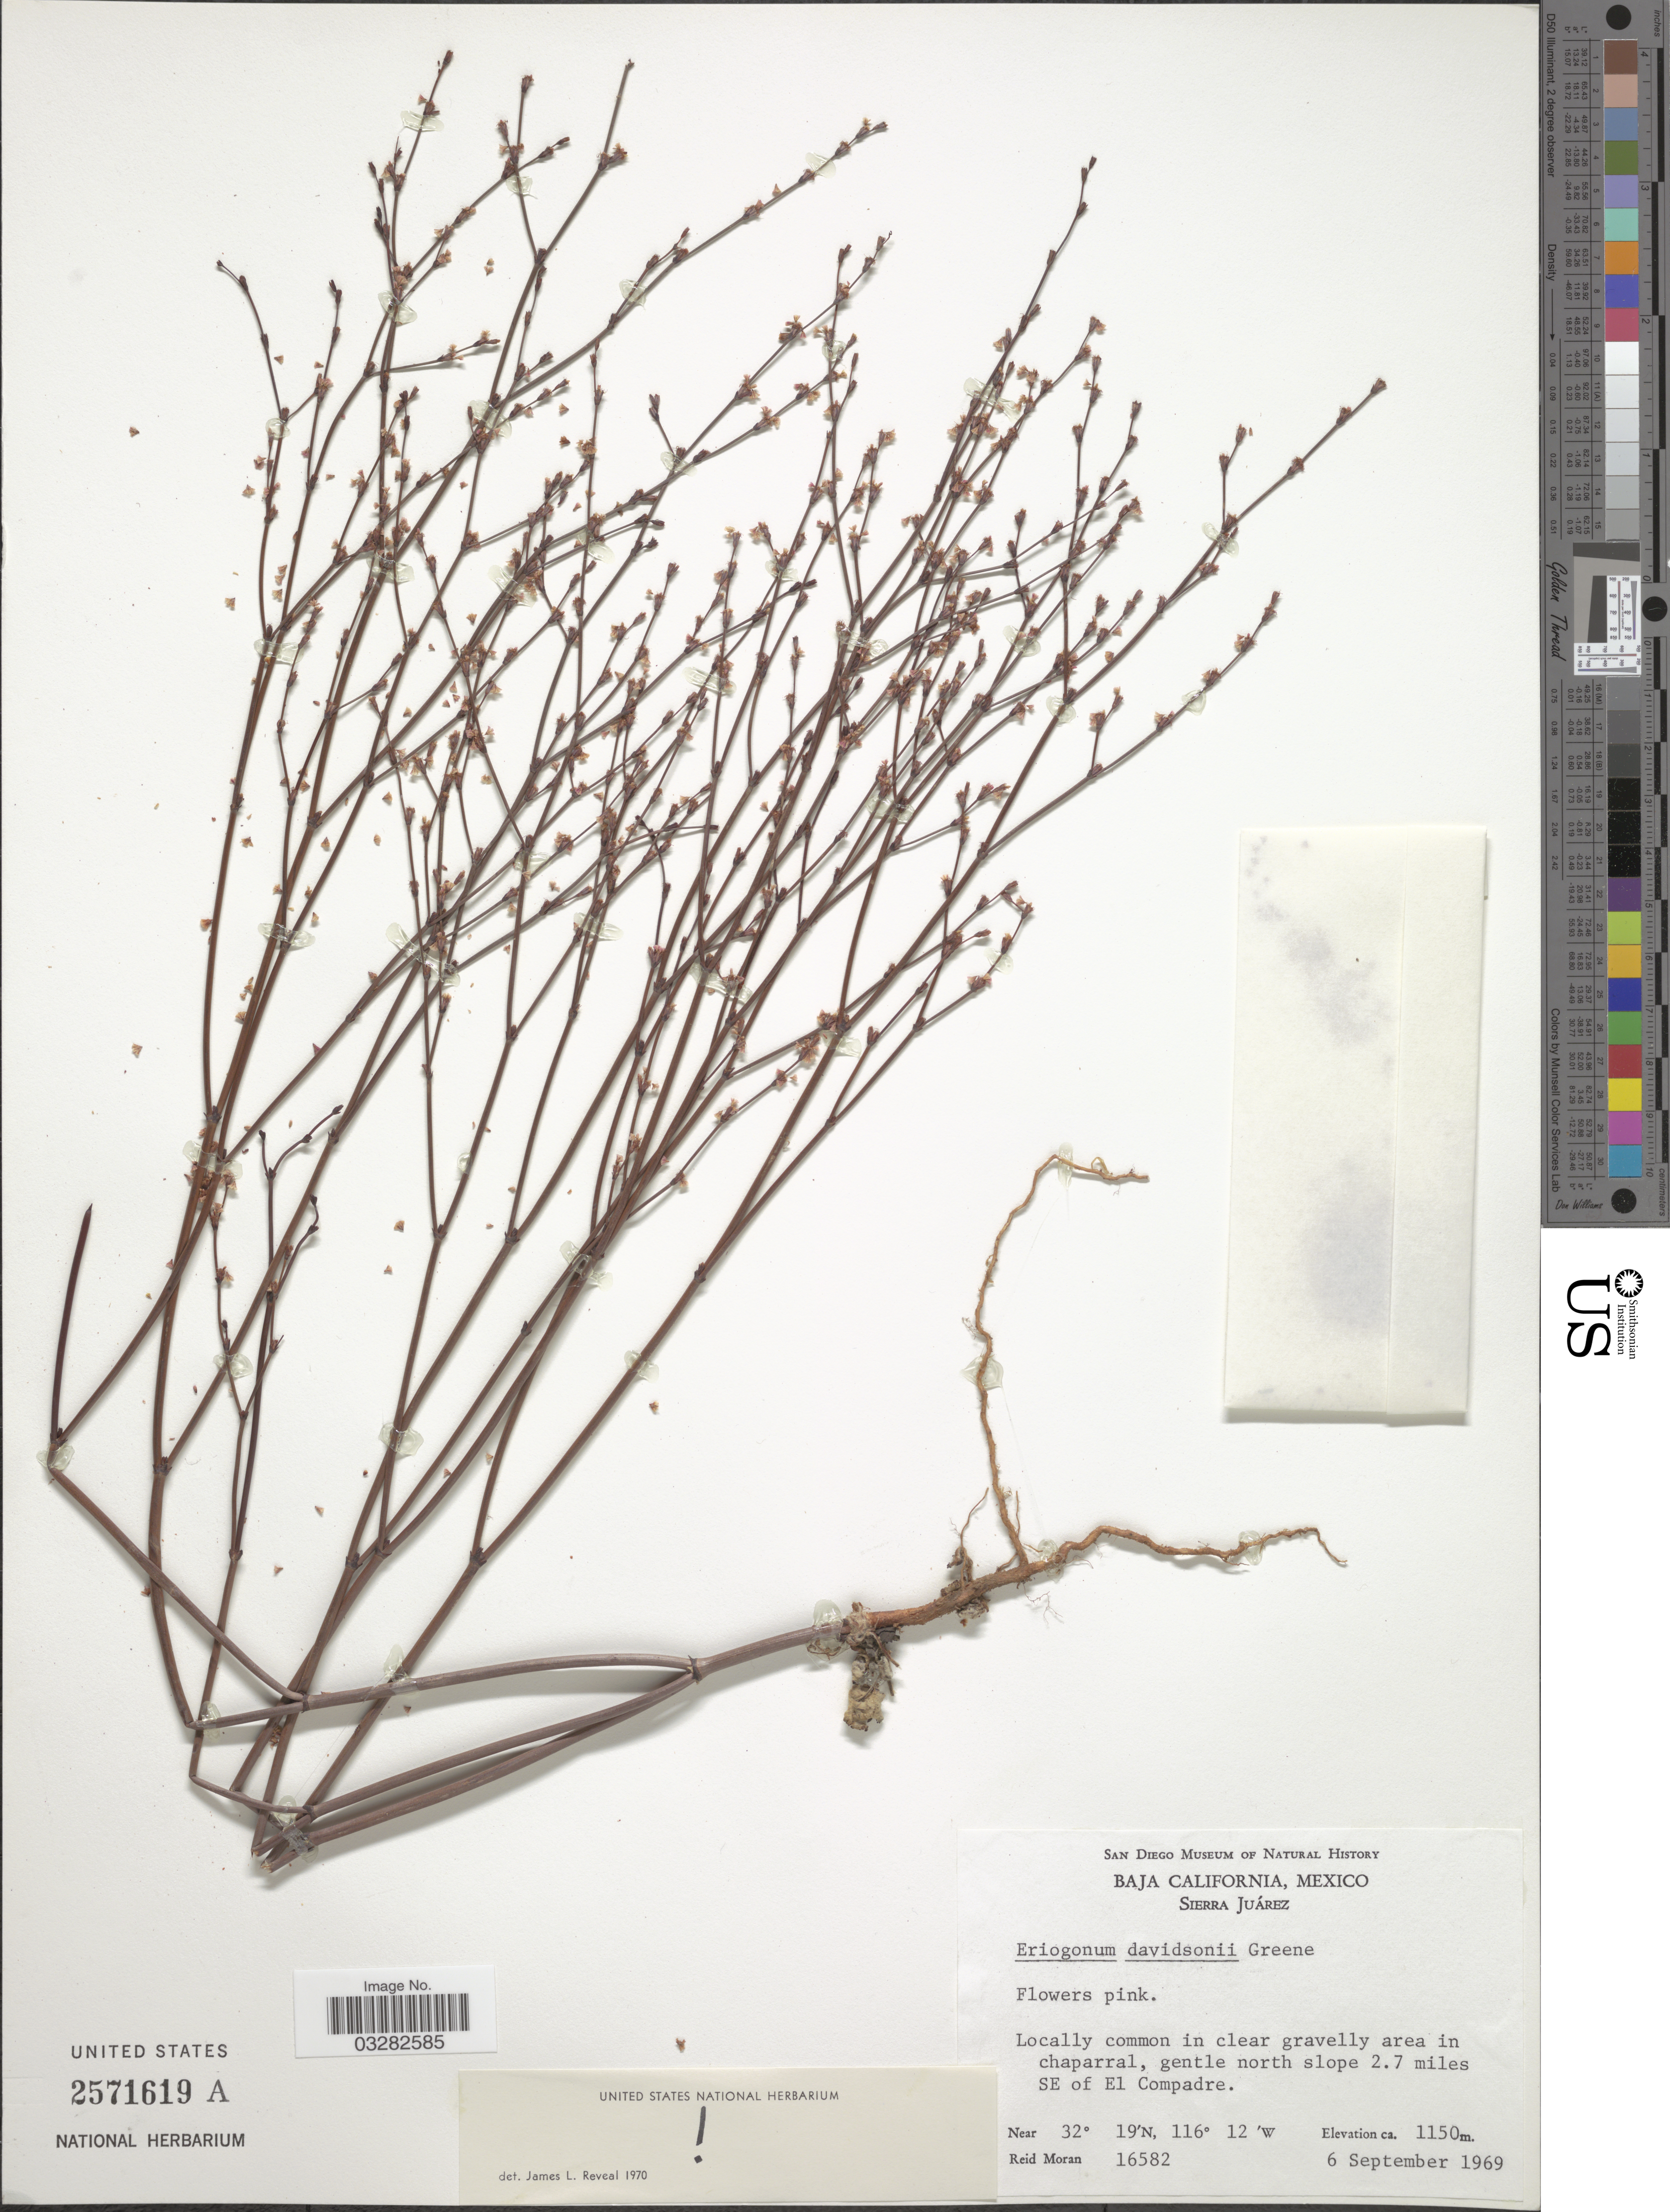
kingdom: Plantae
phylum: Tracheophyta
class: Magnoliopsida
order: Caryophyllales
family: Polygonaceae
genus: Eriogonum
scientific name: Eriogonum davidsonii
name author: Greene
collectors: R. Moran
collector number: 16582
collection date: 1969-09-06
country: Mexico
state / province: Baja California Norte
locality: Sierra Juárez. Locally common in clear gravelly area in chaparral, gentle north slope 2.7 miles Se of El Compadre.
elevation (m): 1150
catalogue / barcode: US 2571619A